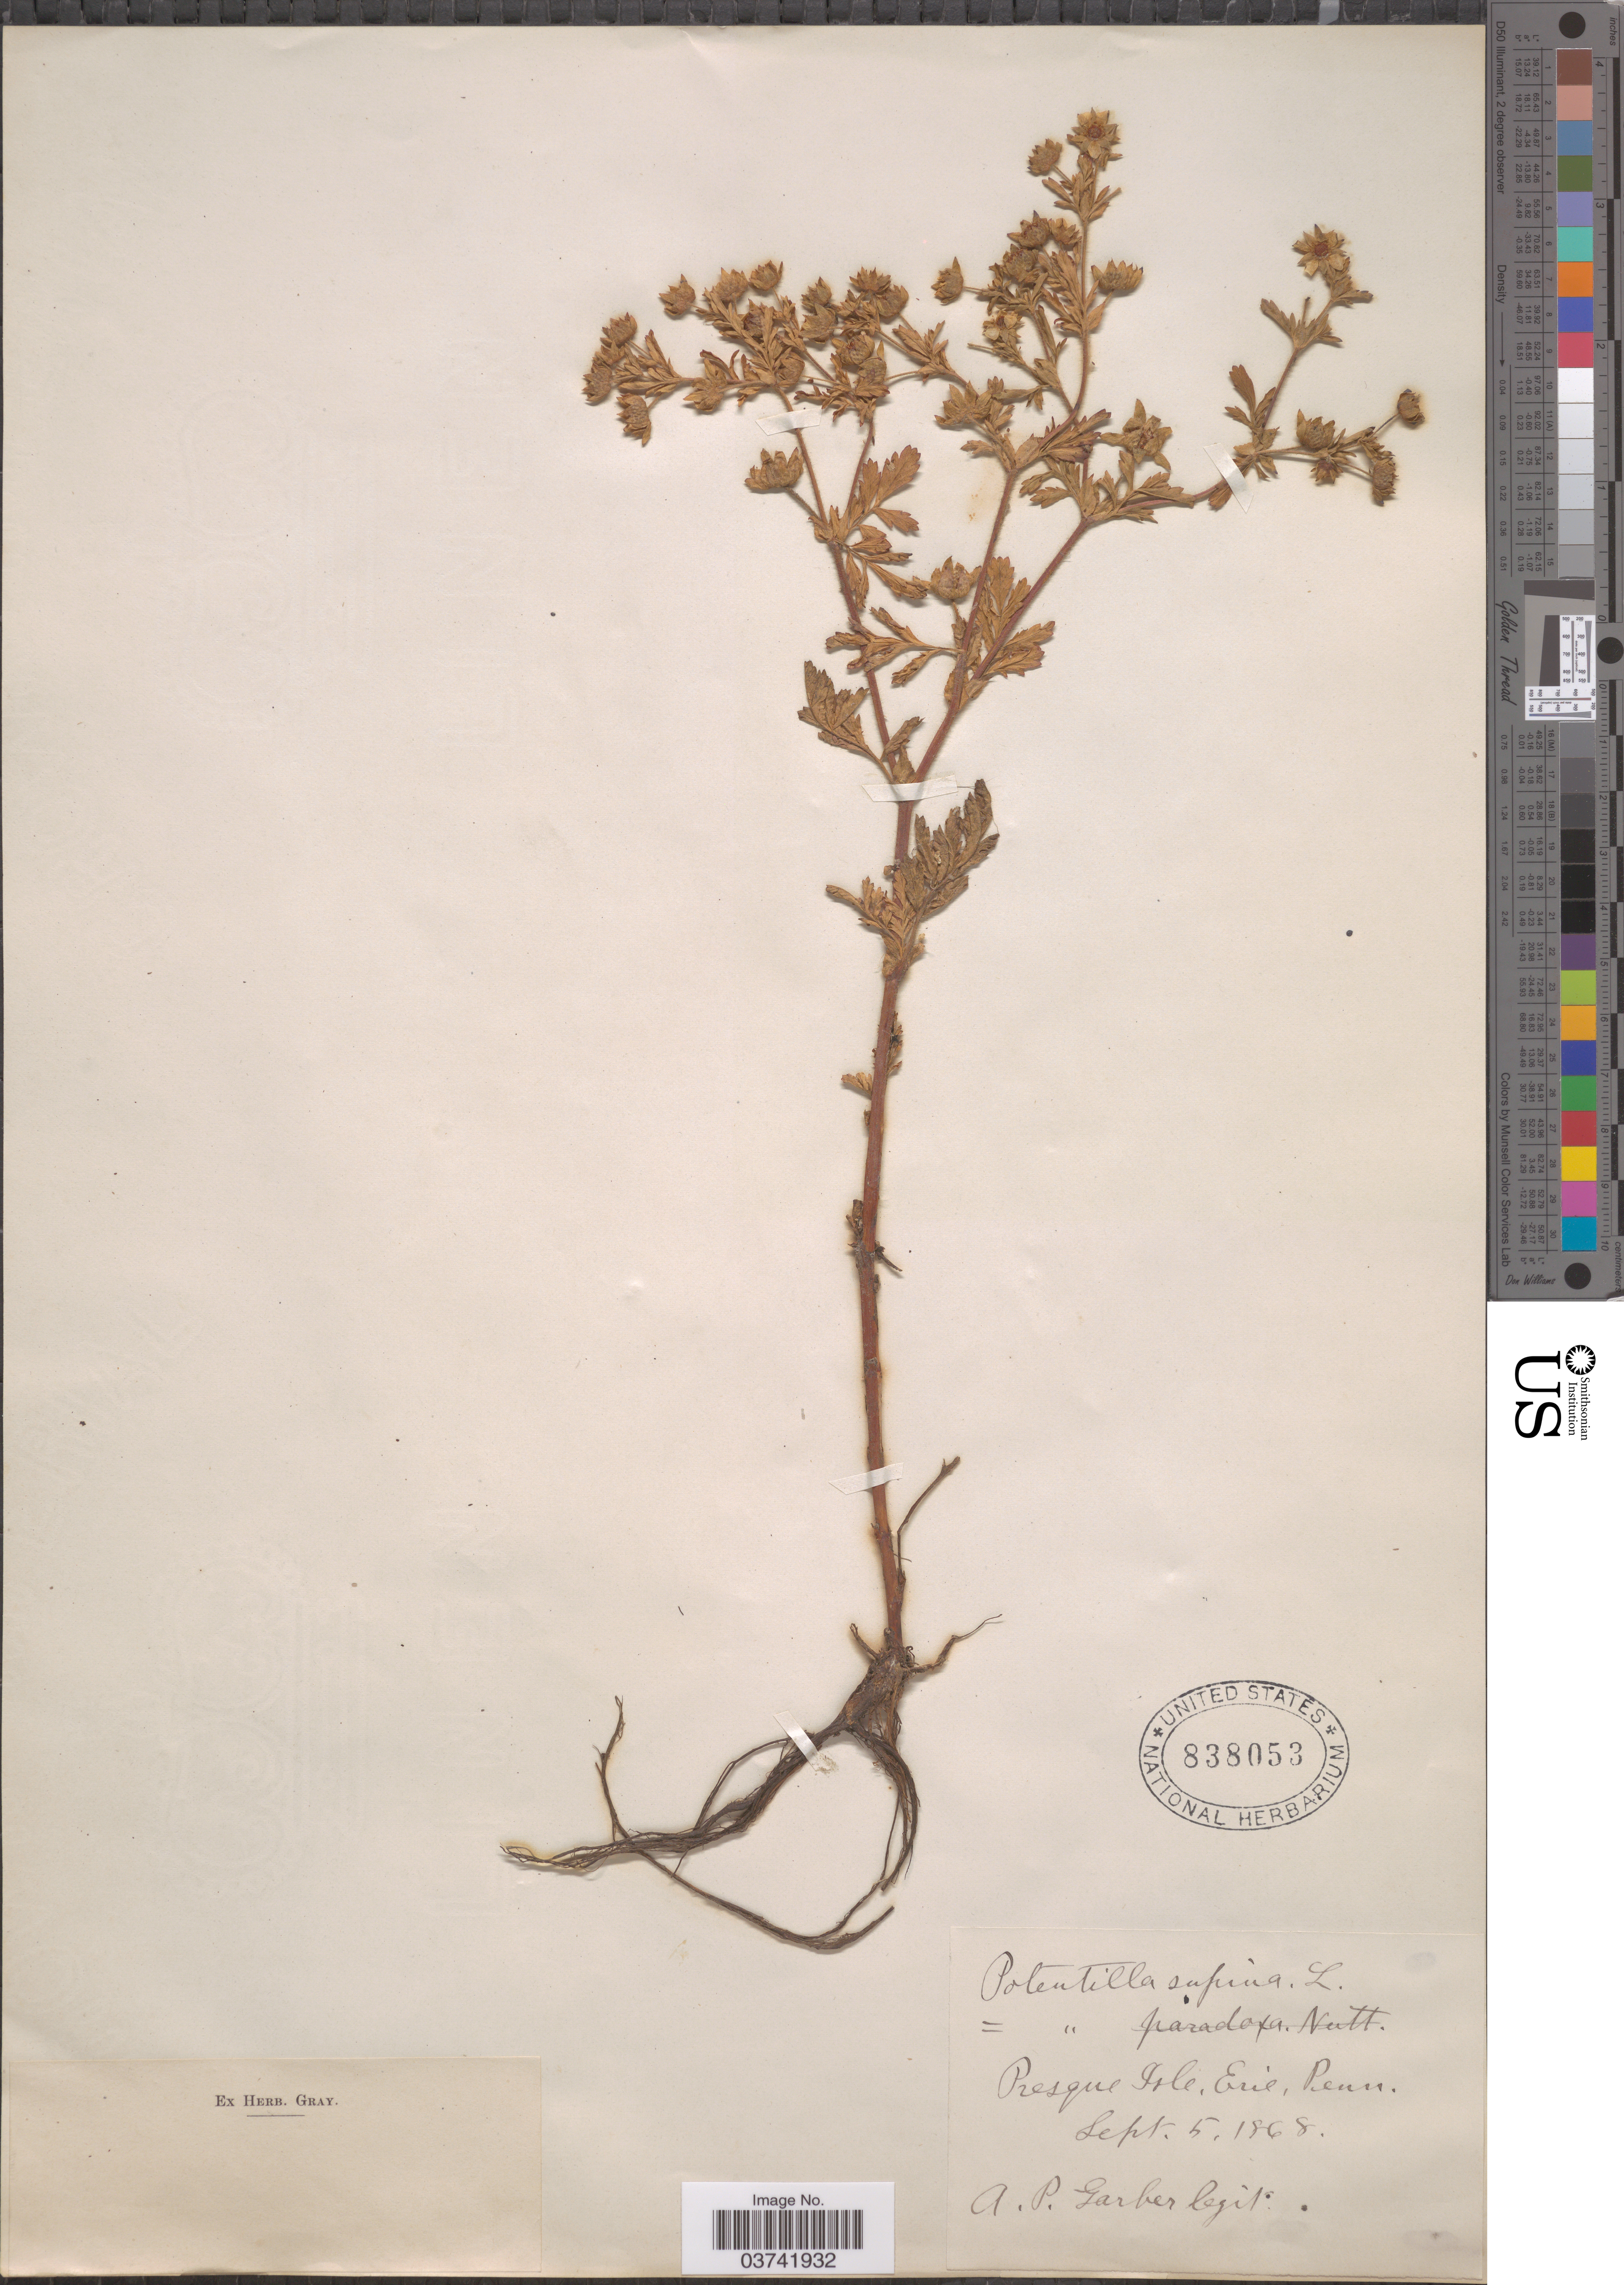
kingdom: Plantae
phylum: Tracheophyta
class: Magnoliopsida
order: Rosales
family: Rosaceae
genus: Potentilla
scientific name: Potentilla supina subsp. paradoxa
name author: (Nutt.) Soják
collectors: A. P. Garber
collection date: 1868-09-05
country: United States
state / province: Pennsylvania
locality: Presque Isle, Erie.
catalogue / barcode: US 838053